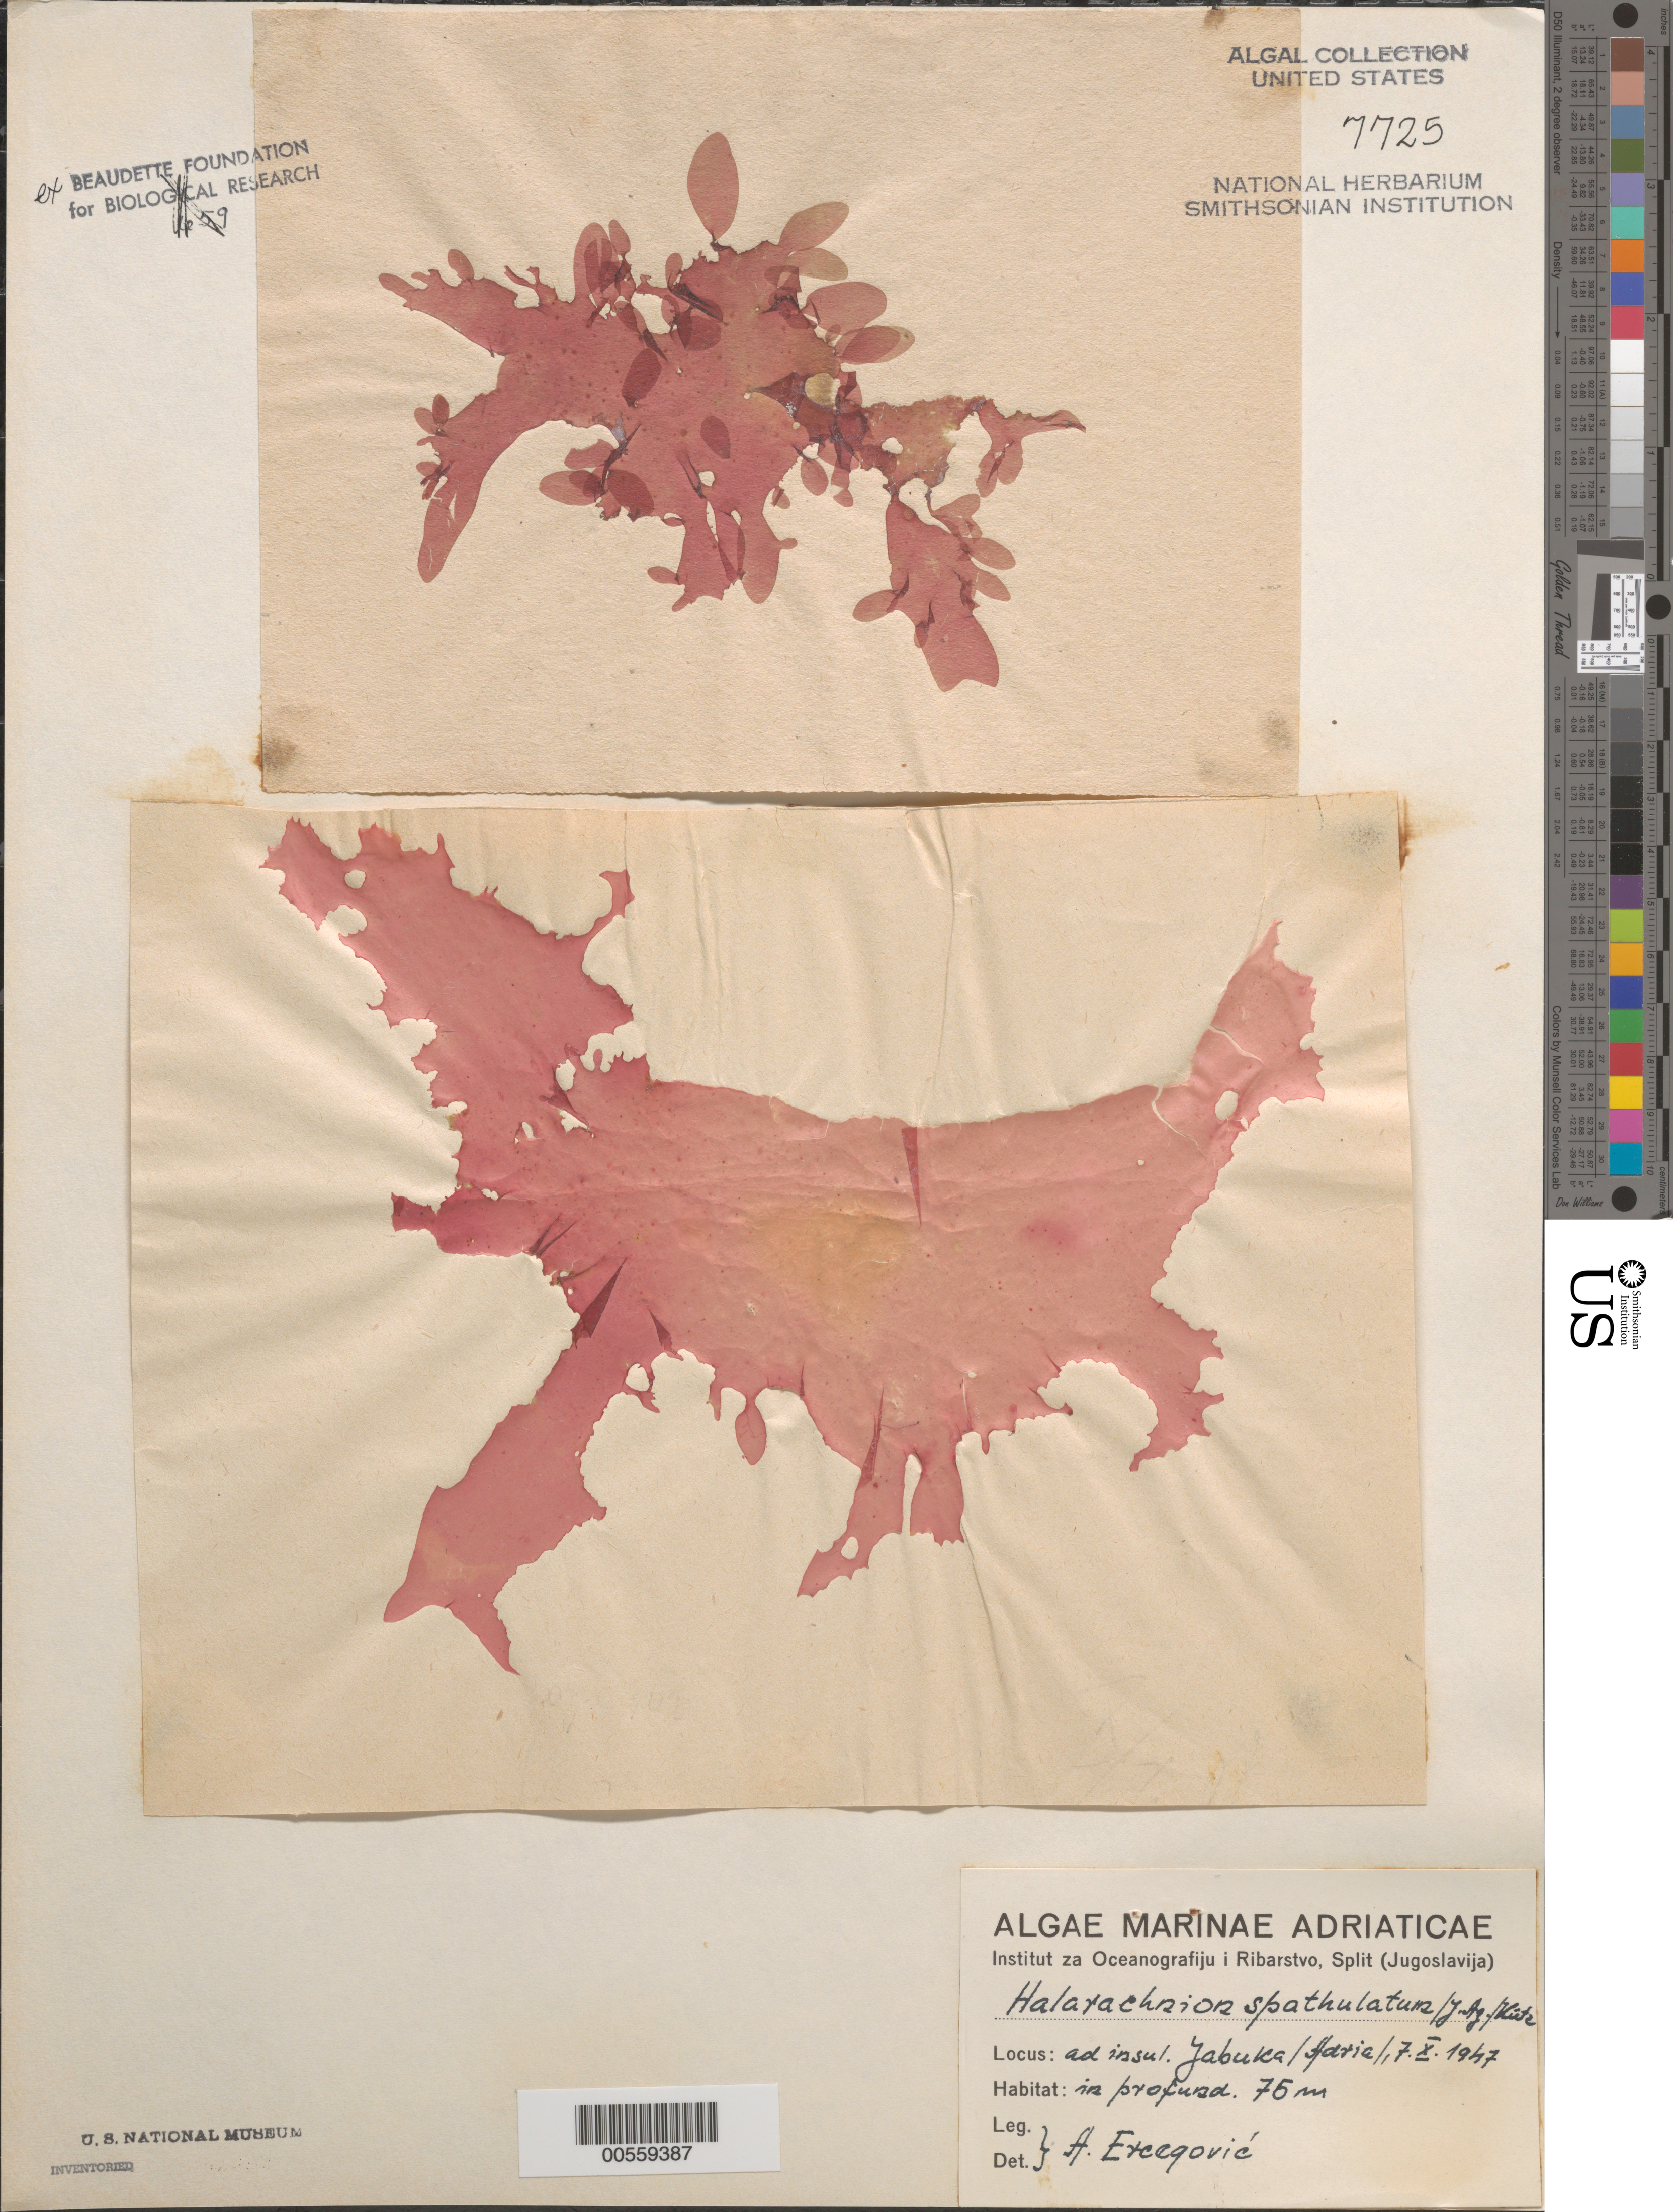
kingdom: Plantae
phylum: Rhodophyta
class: Florideophyceae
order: Halymeniales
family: Halymeniaceae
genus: Felicinia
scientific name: Felicinia spathulata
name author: (J. Agardh) L. Le Gall & Verges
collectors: A. Ercegovic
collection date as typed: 07 Oct 1947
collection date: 1947-10-07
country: Croatia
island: Jabuka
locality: Adriatic Sea (Adria)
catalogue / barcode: US 7725